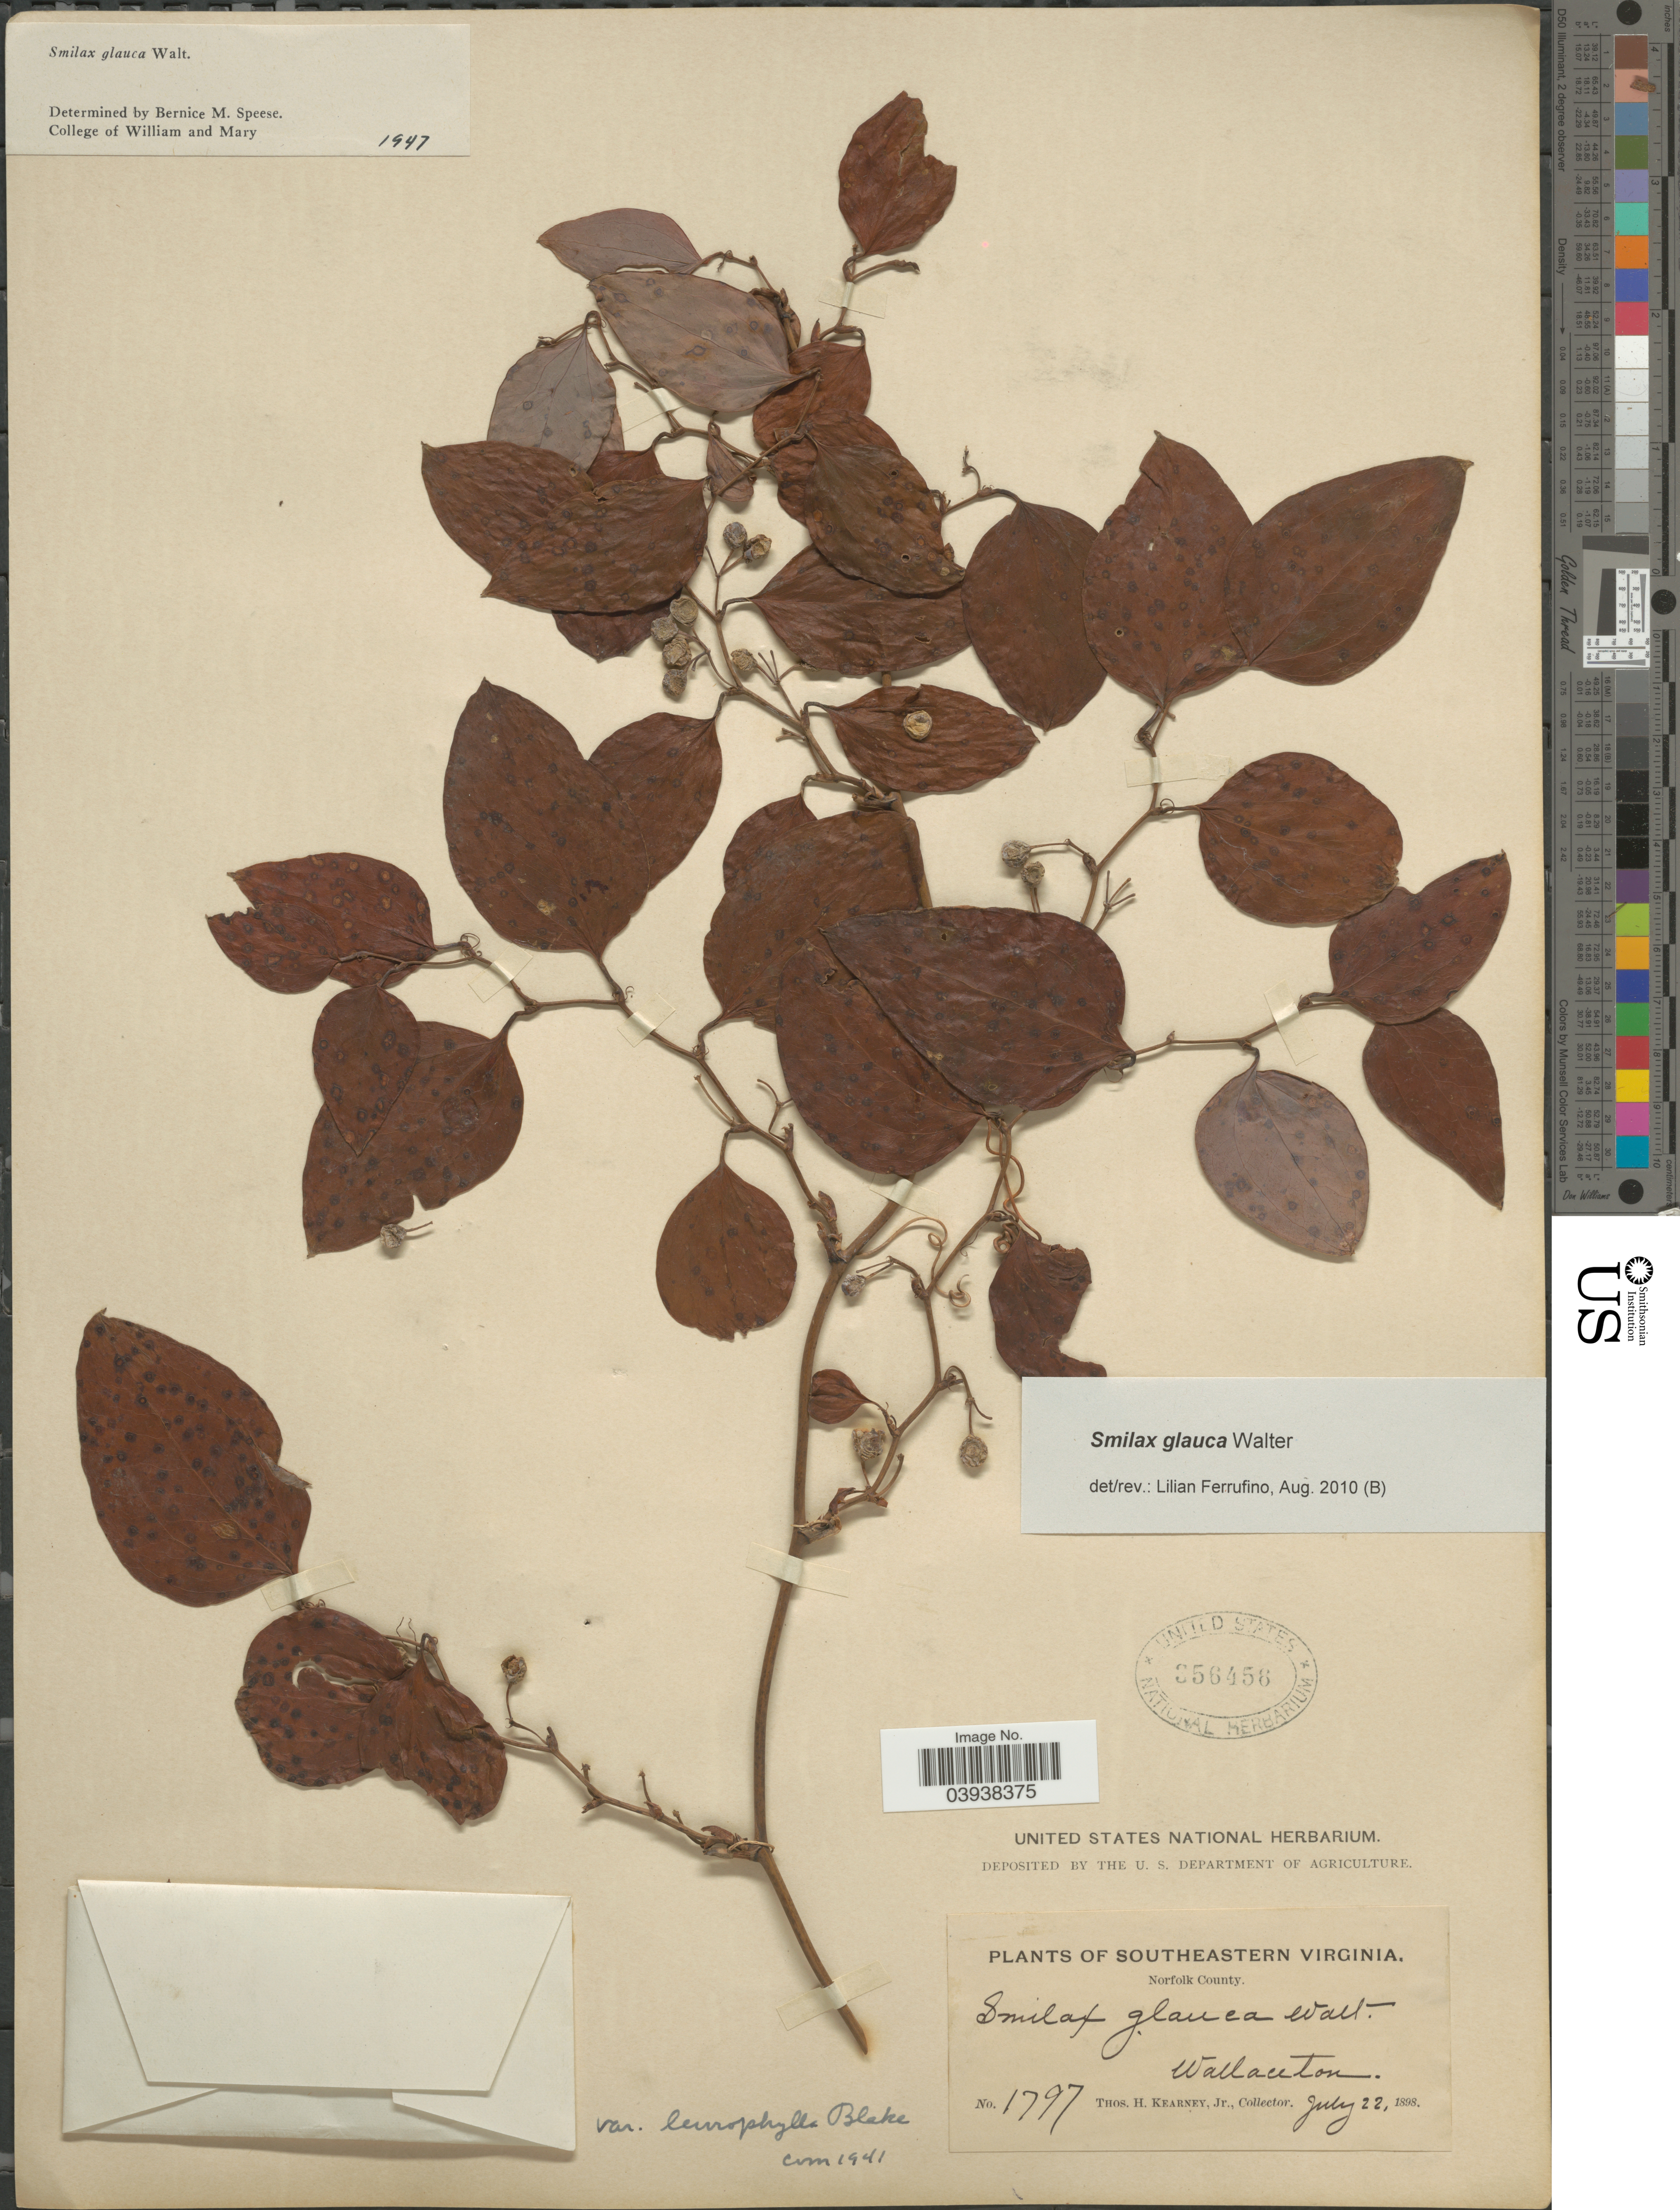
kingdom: Plantae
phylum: Tracheophyta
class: Liliopsida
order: Liliales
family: Smilacaceae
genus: Smilax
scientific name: Smilax glauca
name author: Walter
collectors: T. H. Kearney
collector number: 1797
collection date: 1898-07-22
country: United States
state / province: Virginia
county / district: City of Norfolk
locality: Southeastern Virginia. Norfolk County. Wallaceton.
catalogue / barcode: US 356456